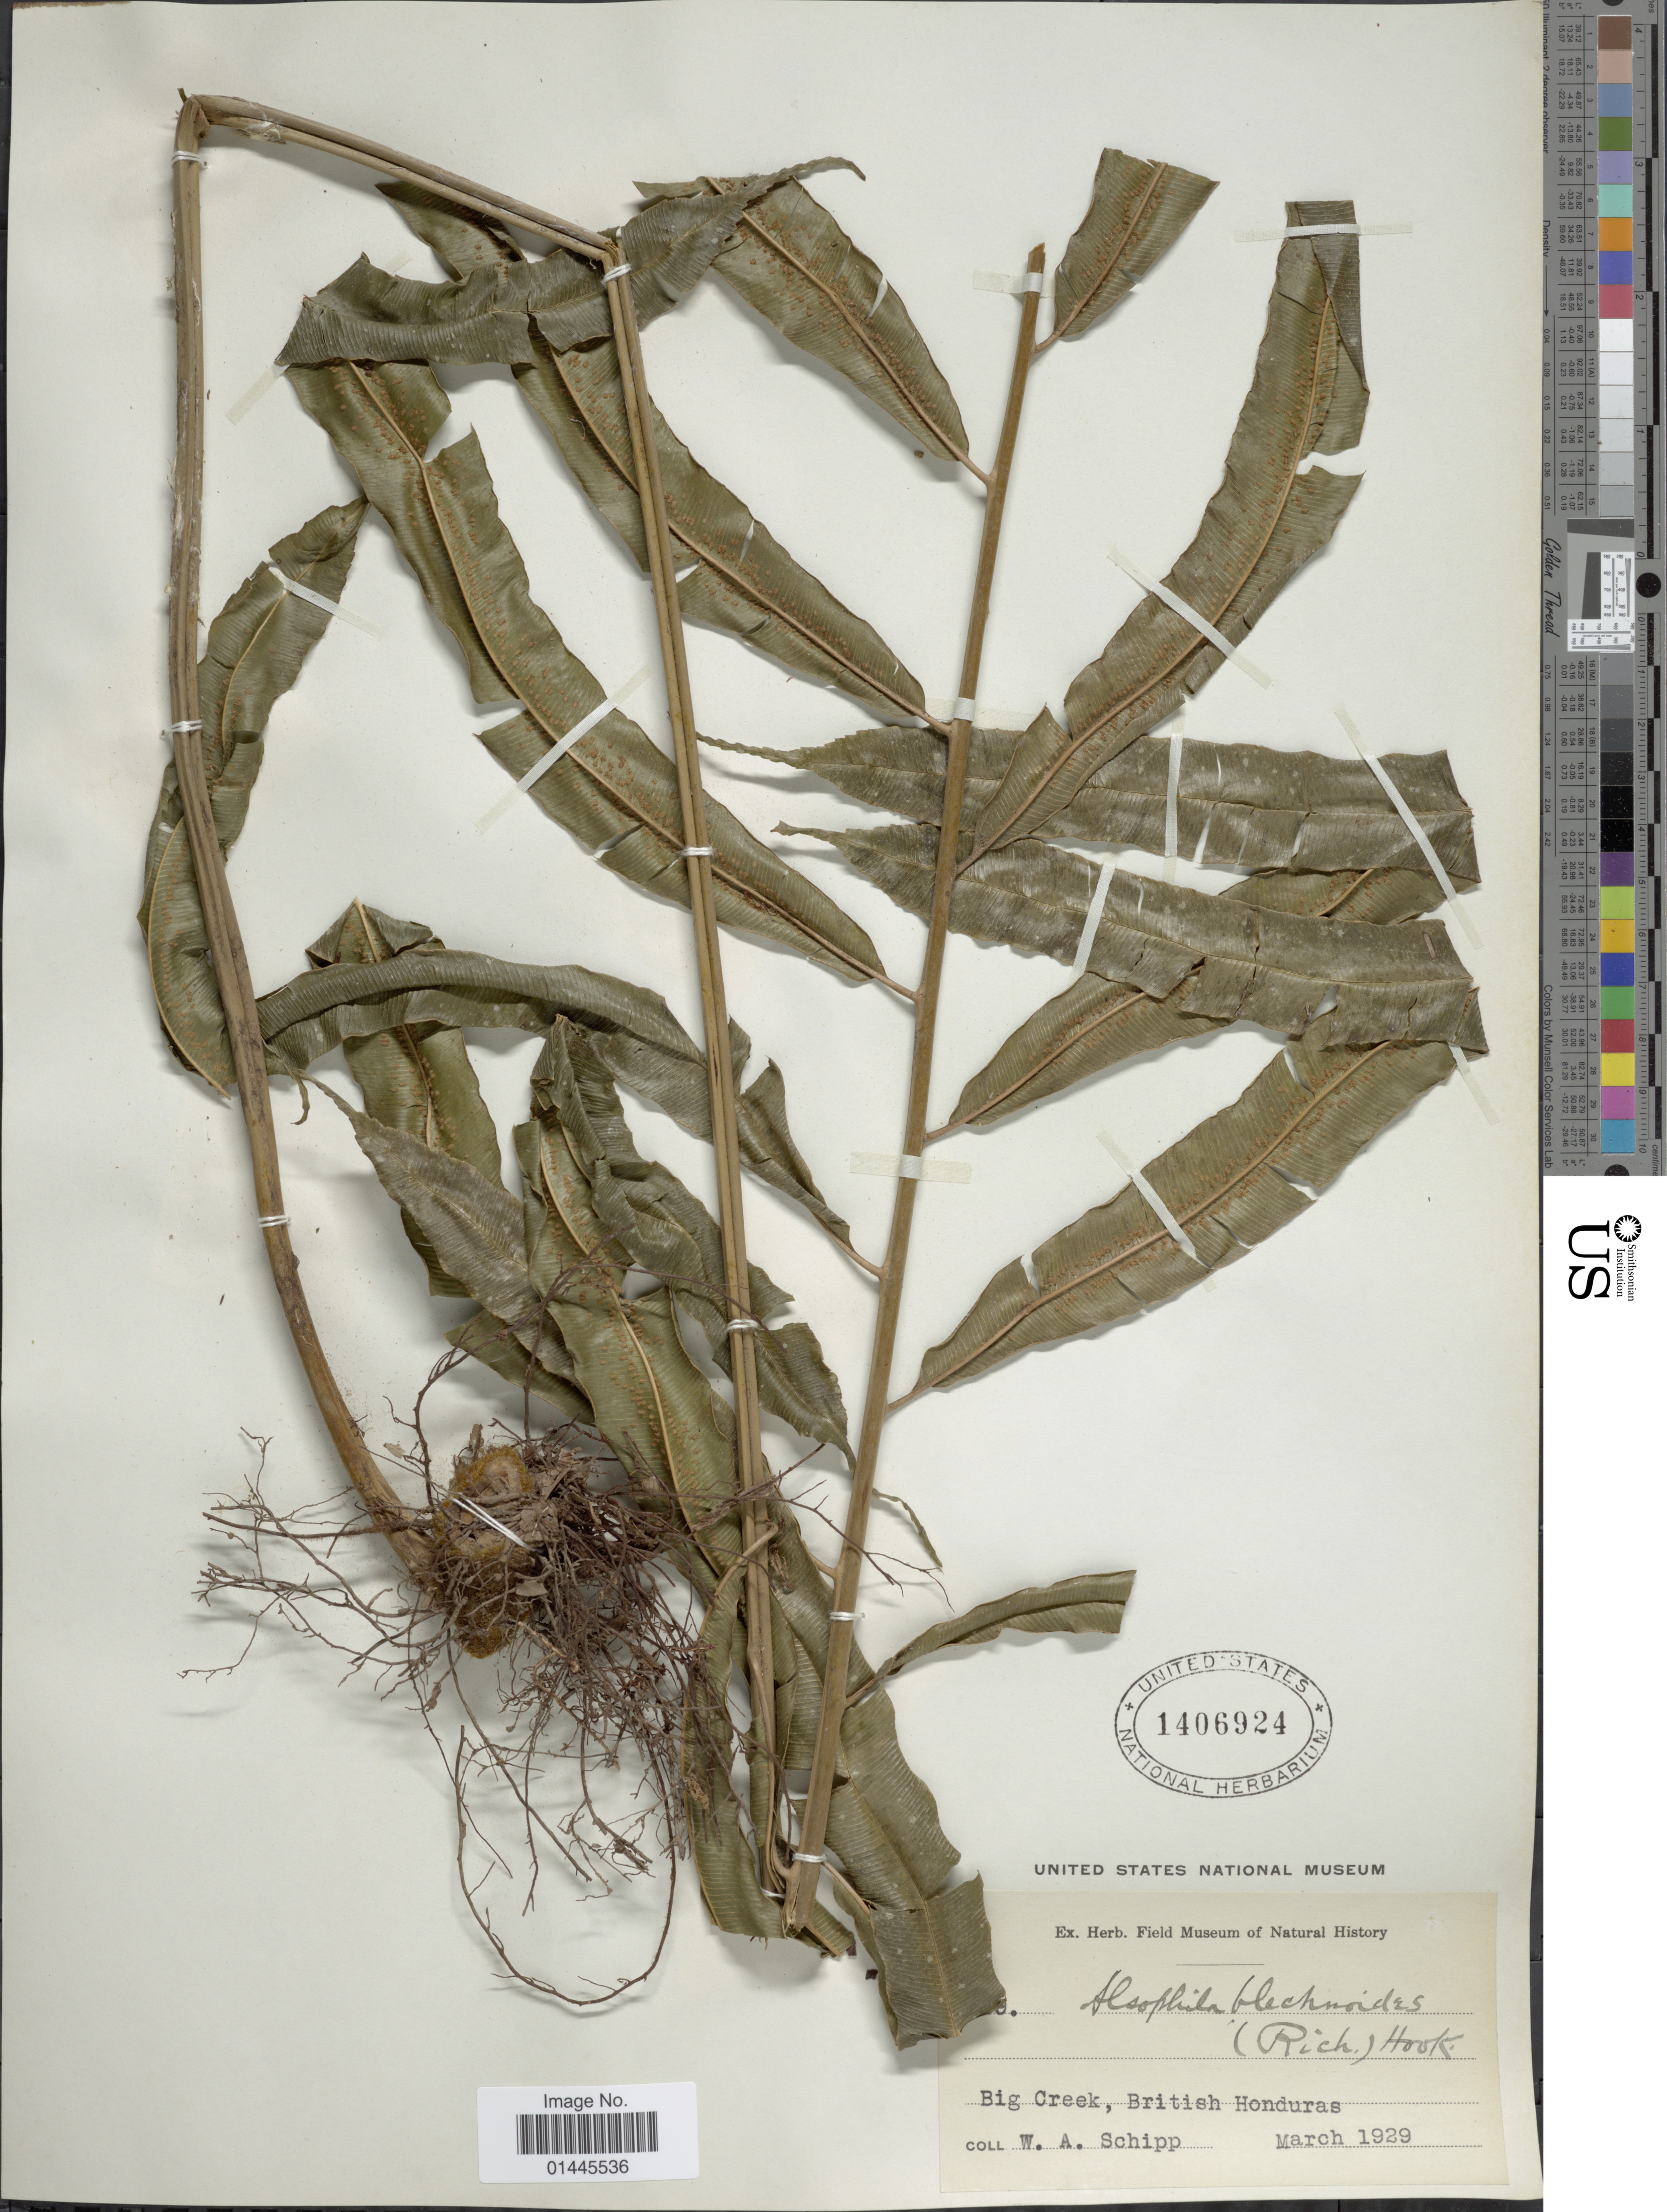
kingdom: Plantae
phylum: Tracheophyta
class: Polypodiopsida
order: Cyatheales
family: Metaxyaceae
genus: Metaxya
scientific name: Metaxya rostrata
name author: (Kunth) C. Presl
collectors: W. Schipp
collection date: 1929-03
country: Belize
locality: British Honduras, Big Creek.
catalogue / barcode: US 1406924